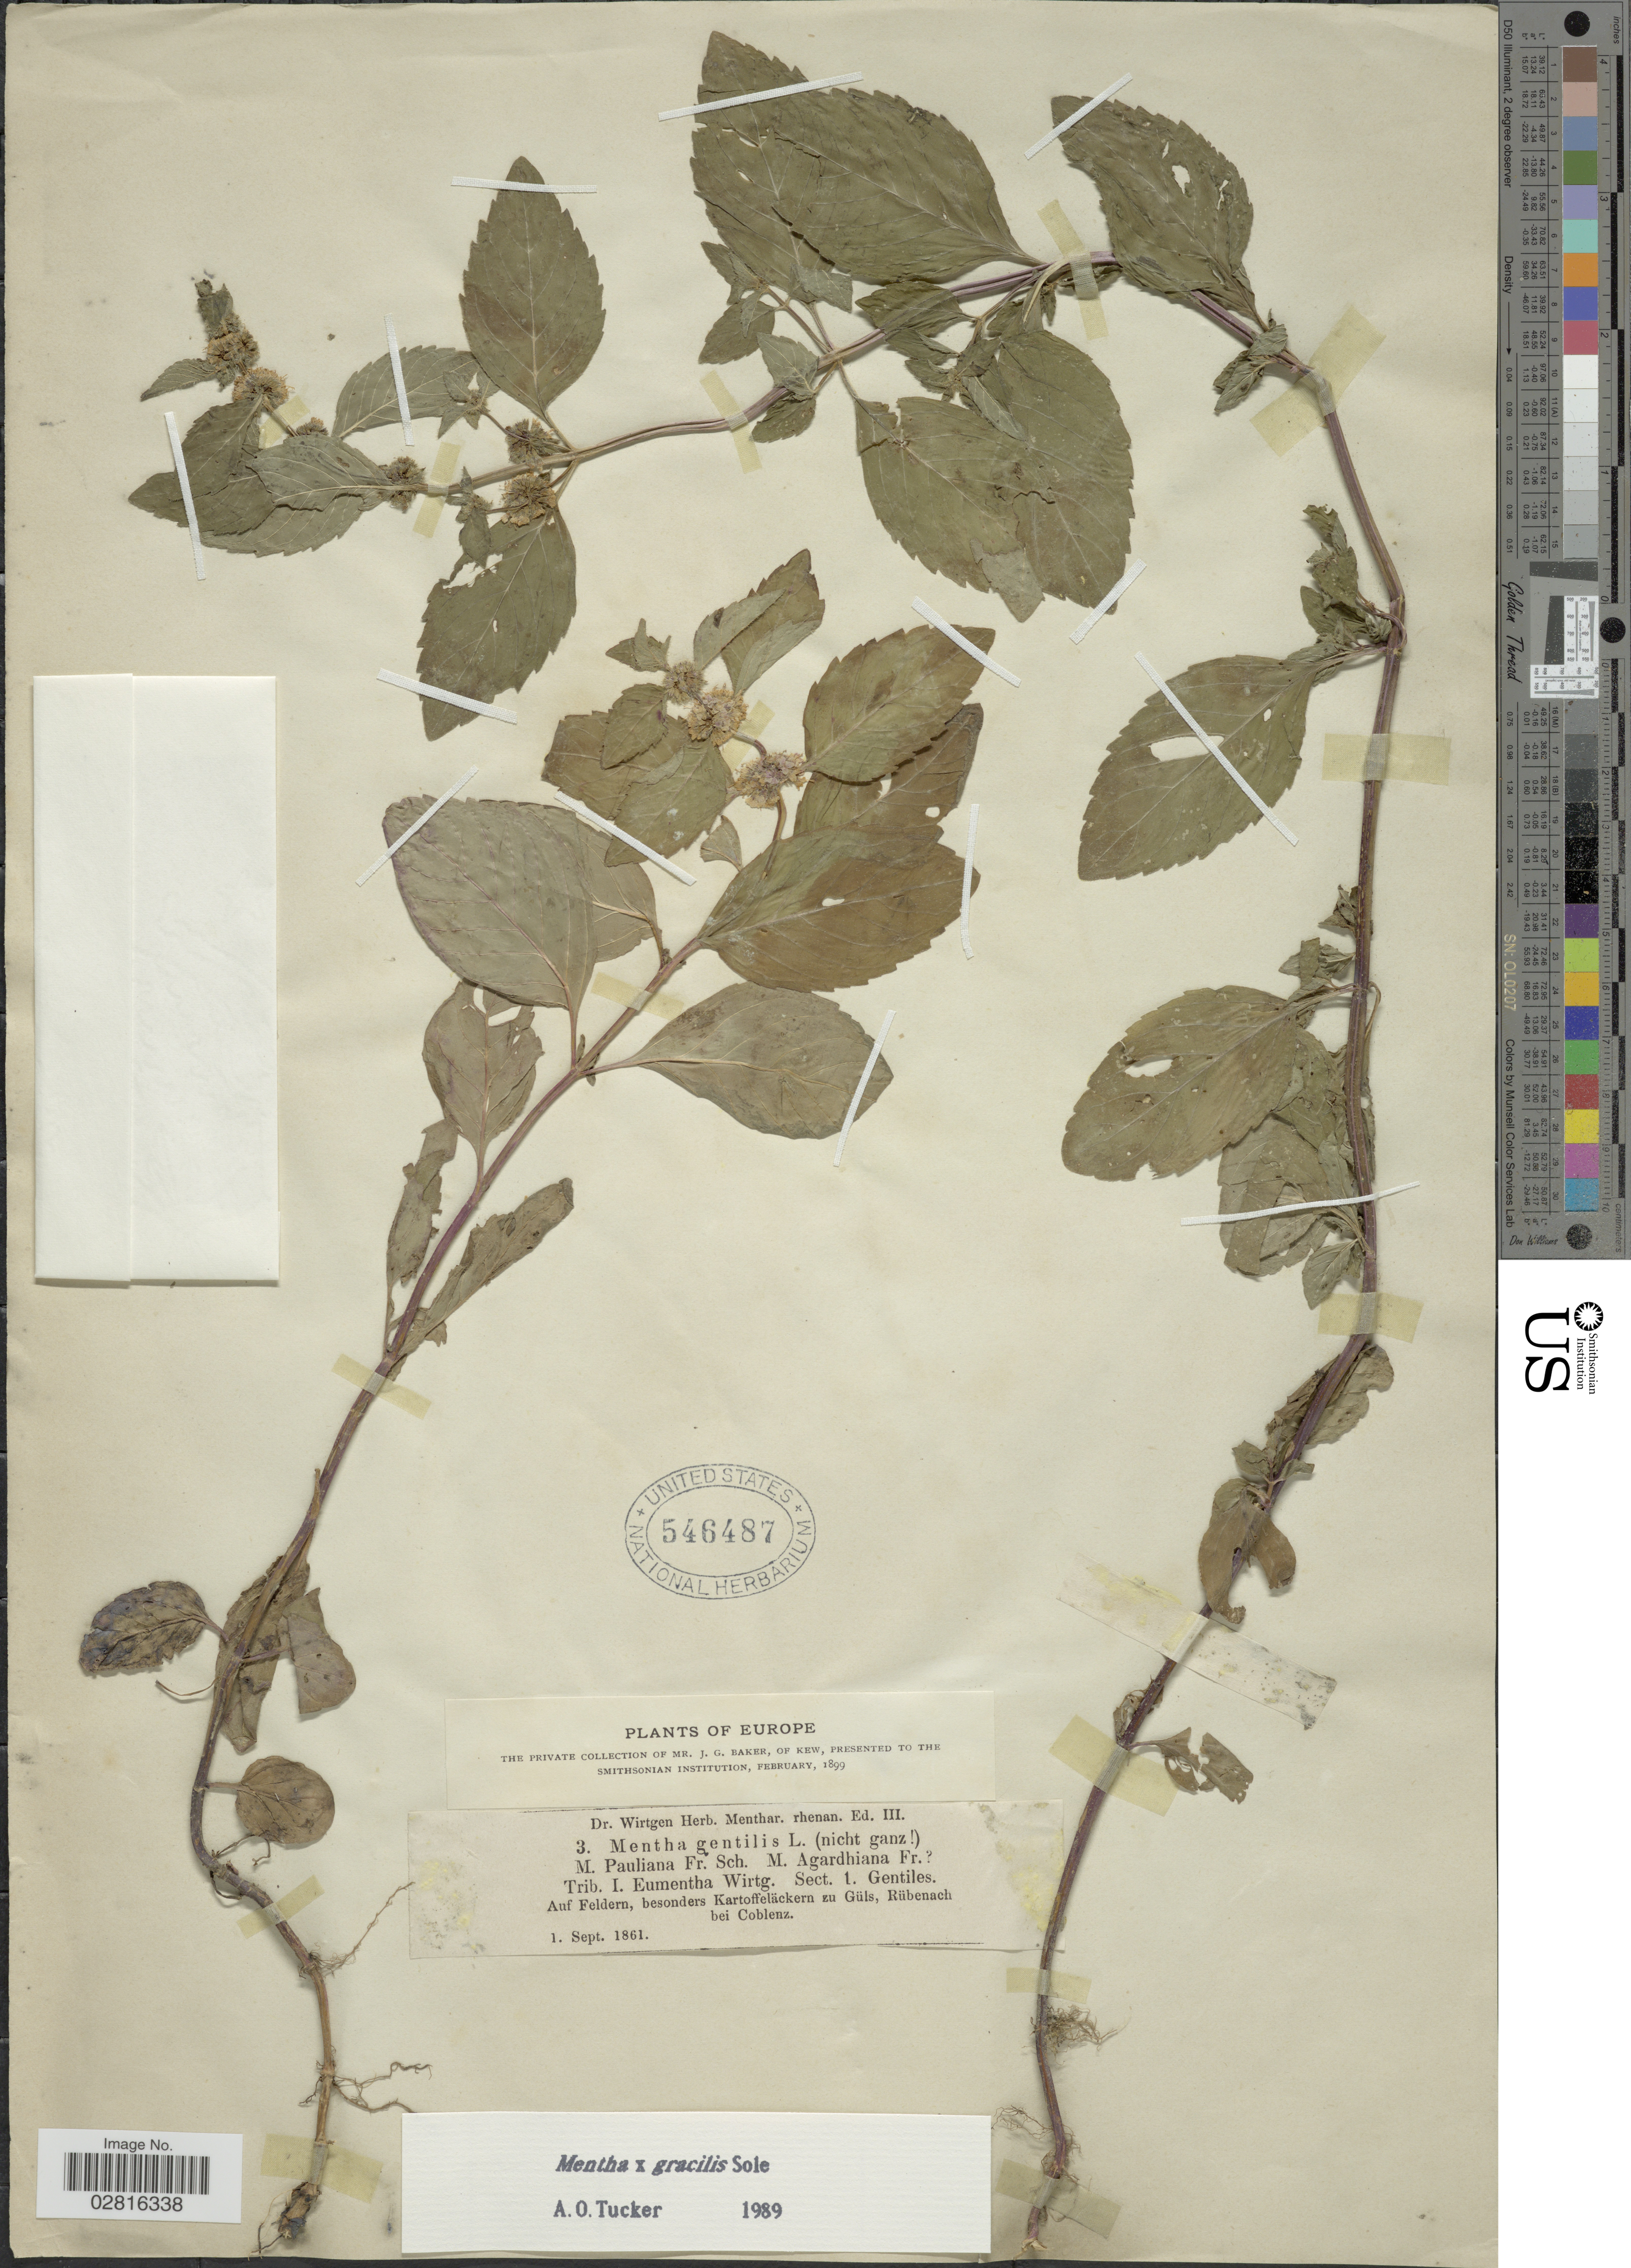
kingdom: Plantae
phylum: Tracheophyta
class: Magnoliopsida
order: Lamiales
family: Lamiaceae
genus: Mentha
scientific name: Mentha x gracilis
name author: Sole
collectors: Wirtgen, --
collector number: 3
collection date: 1861-09-01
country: Germany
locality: Europe. Auf Feldern, besonders Kartoffeläckern zu Güls, Rübenach bei Coblenz.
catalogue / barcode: US 546487